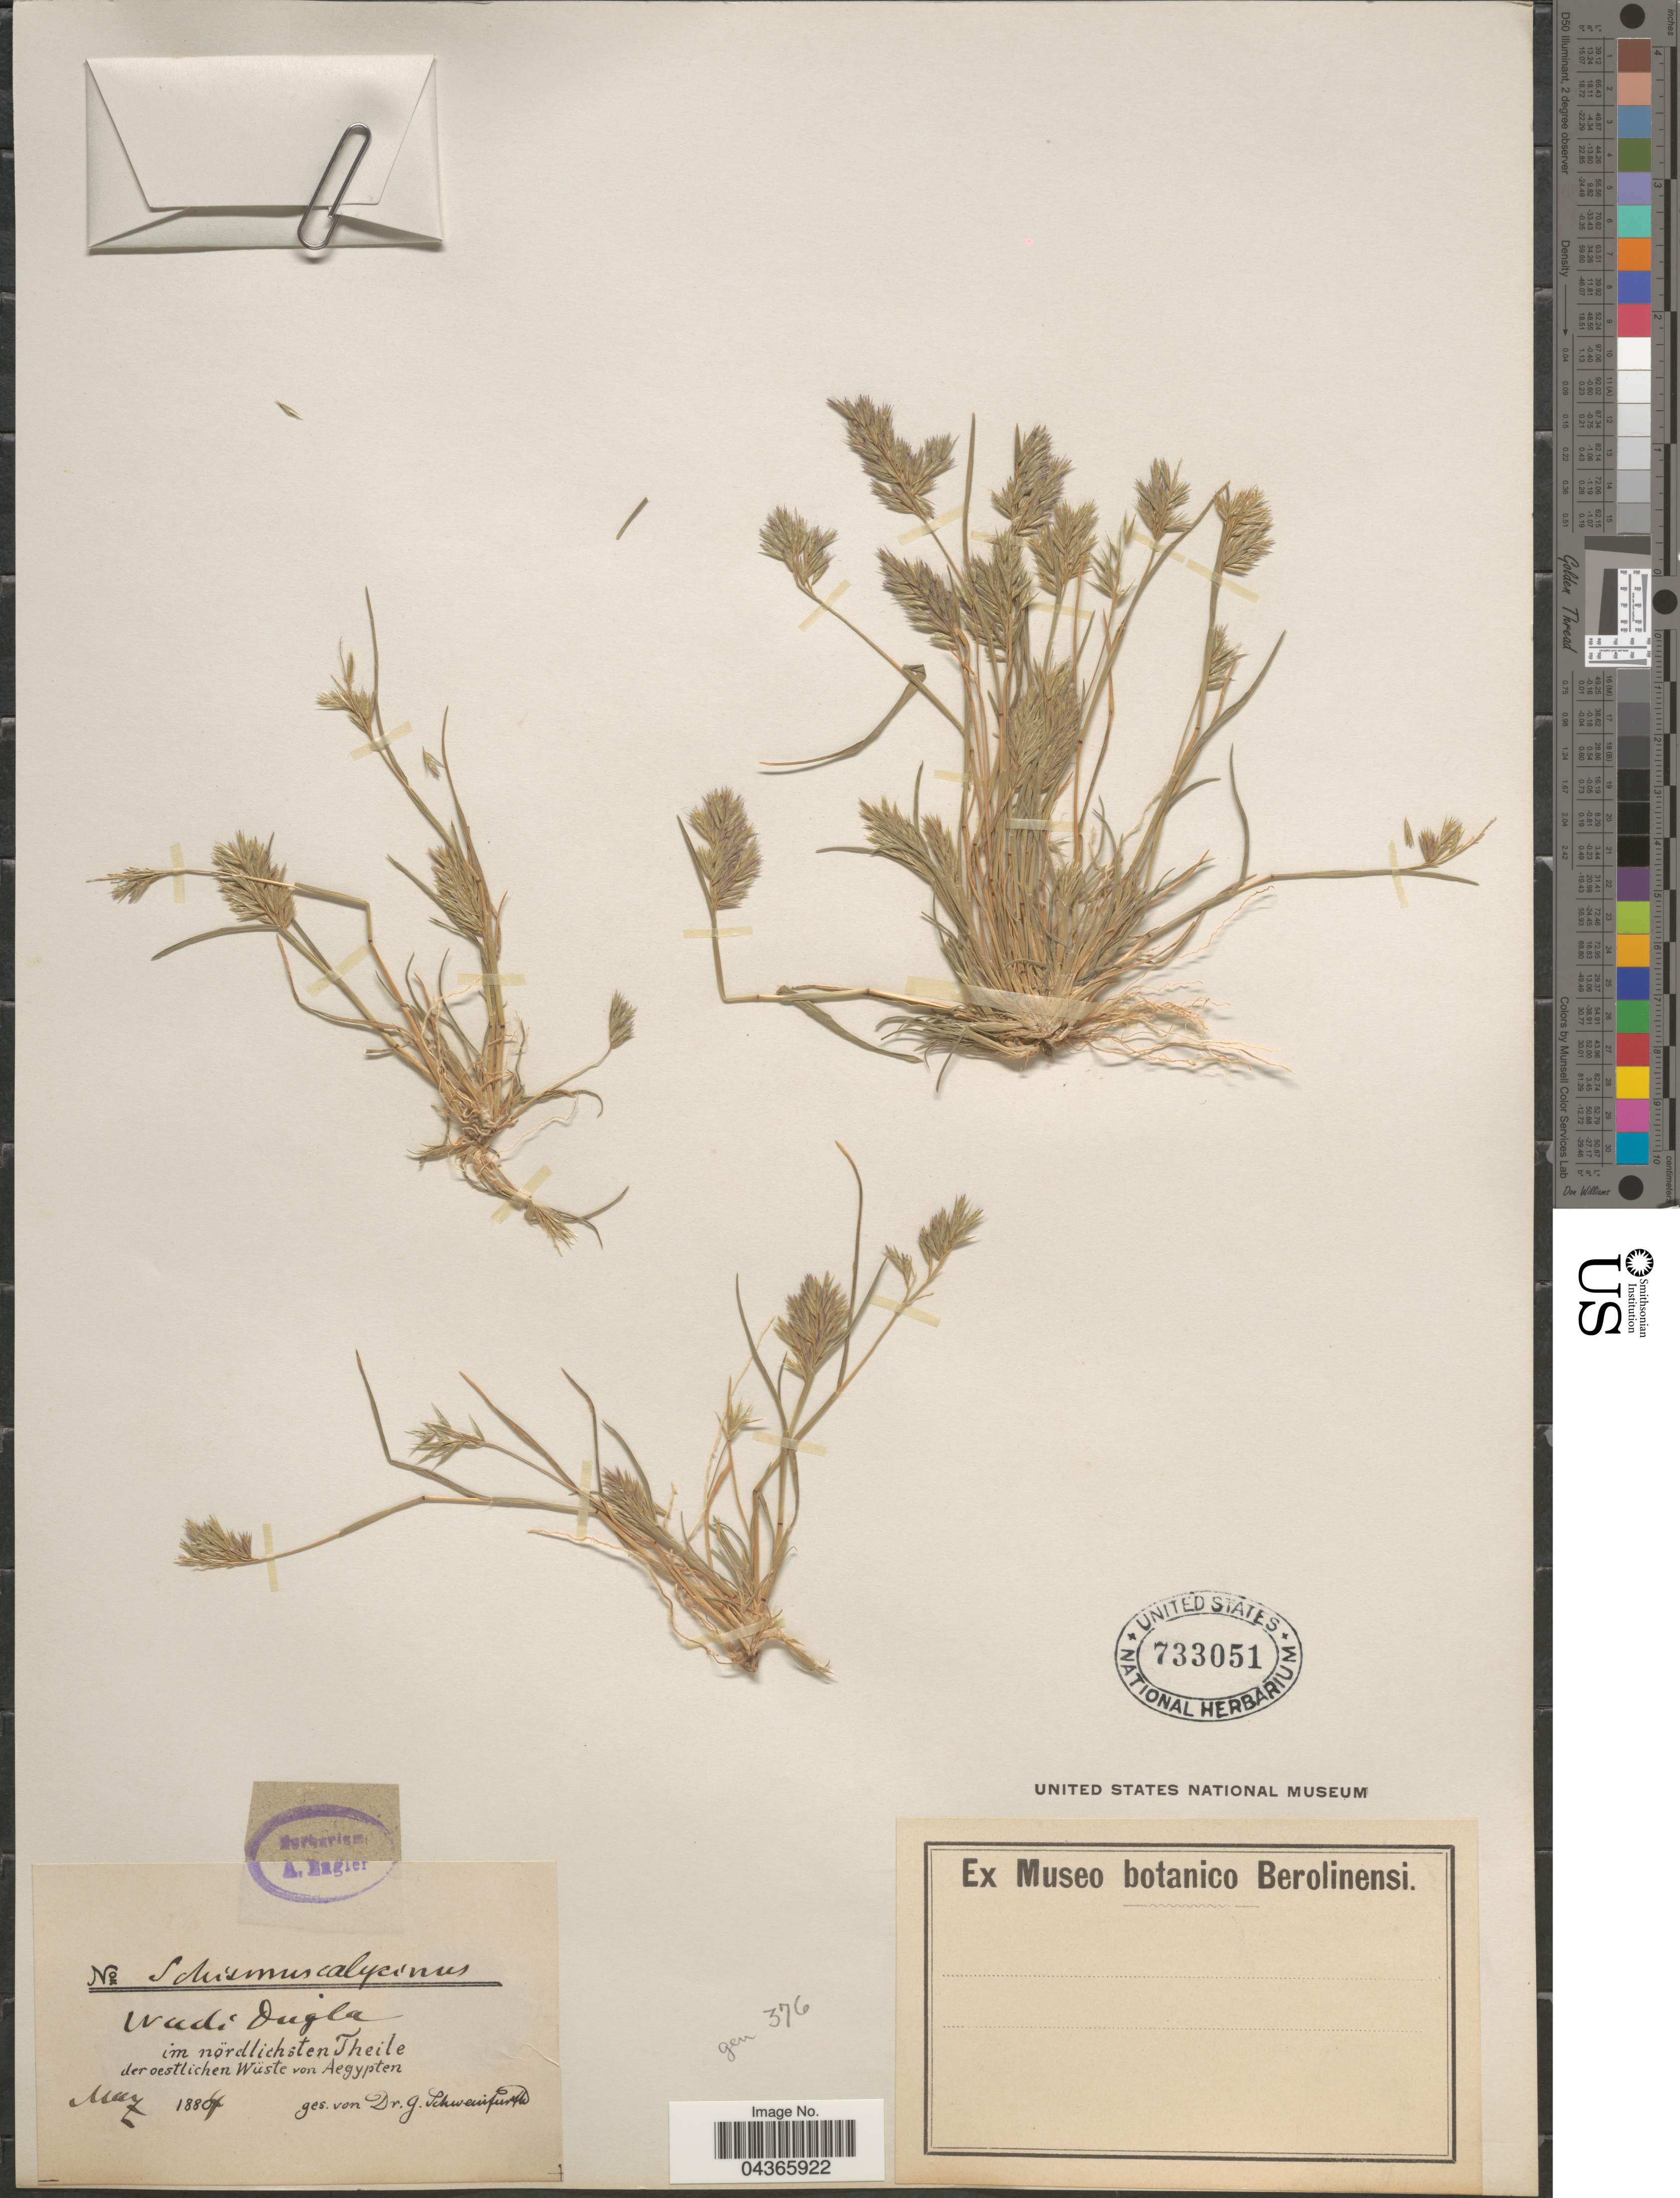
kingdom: Plantae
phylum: Tracheophyta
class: Liliopsida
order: Poales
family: Poaceae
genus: Schismus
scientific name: Schismus arabicus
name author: Nees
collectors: G. A. Schweinfurth (herbarium)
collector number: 376?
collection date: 1884-05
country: Egypt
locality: Im nördlichsten Theile der oestlichen Wüste von Aegypten.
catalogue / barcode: US 733051